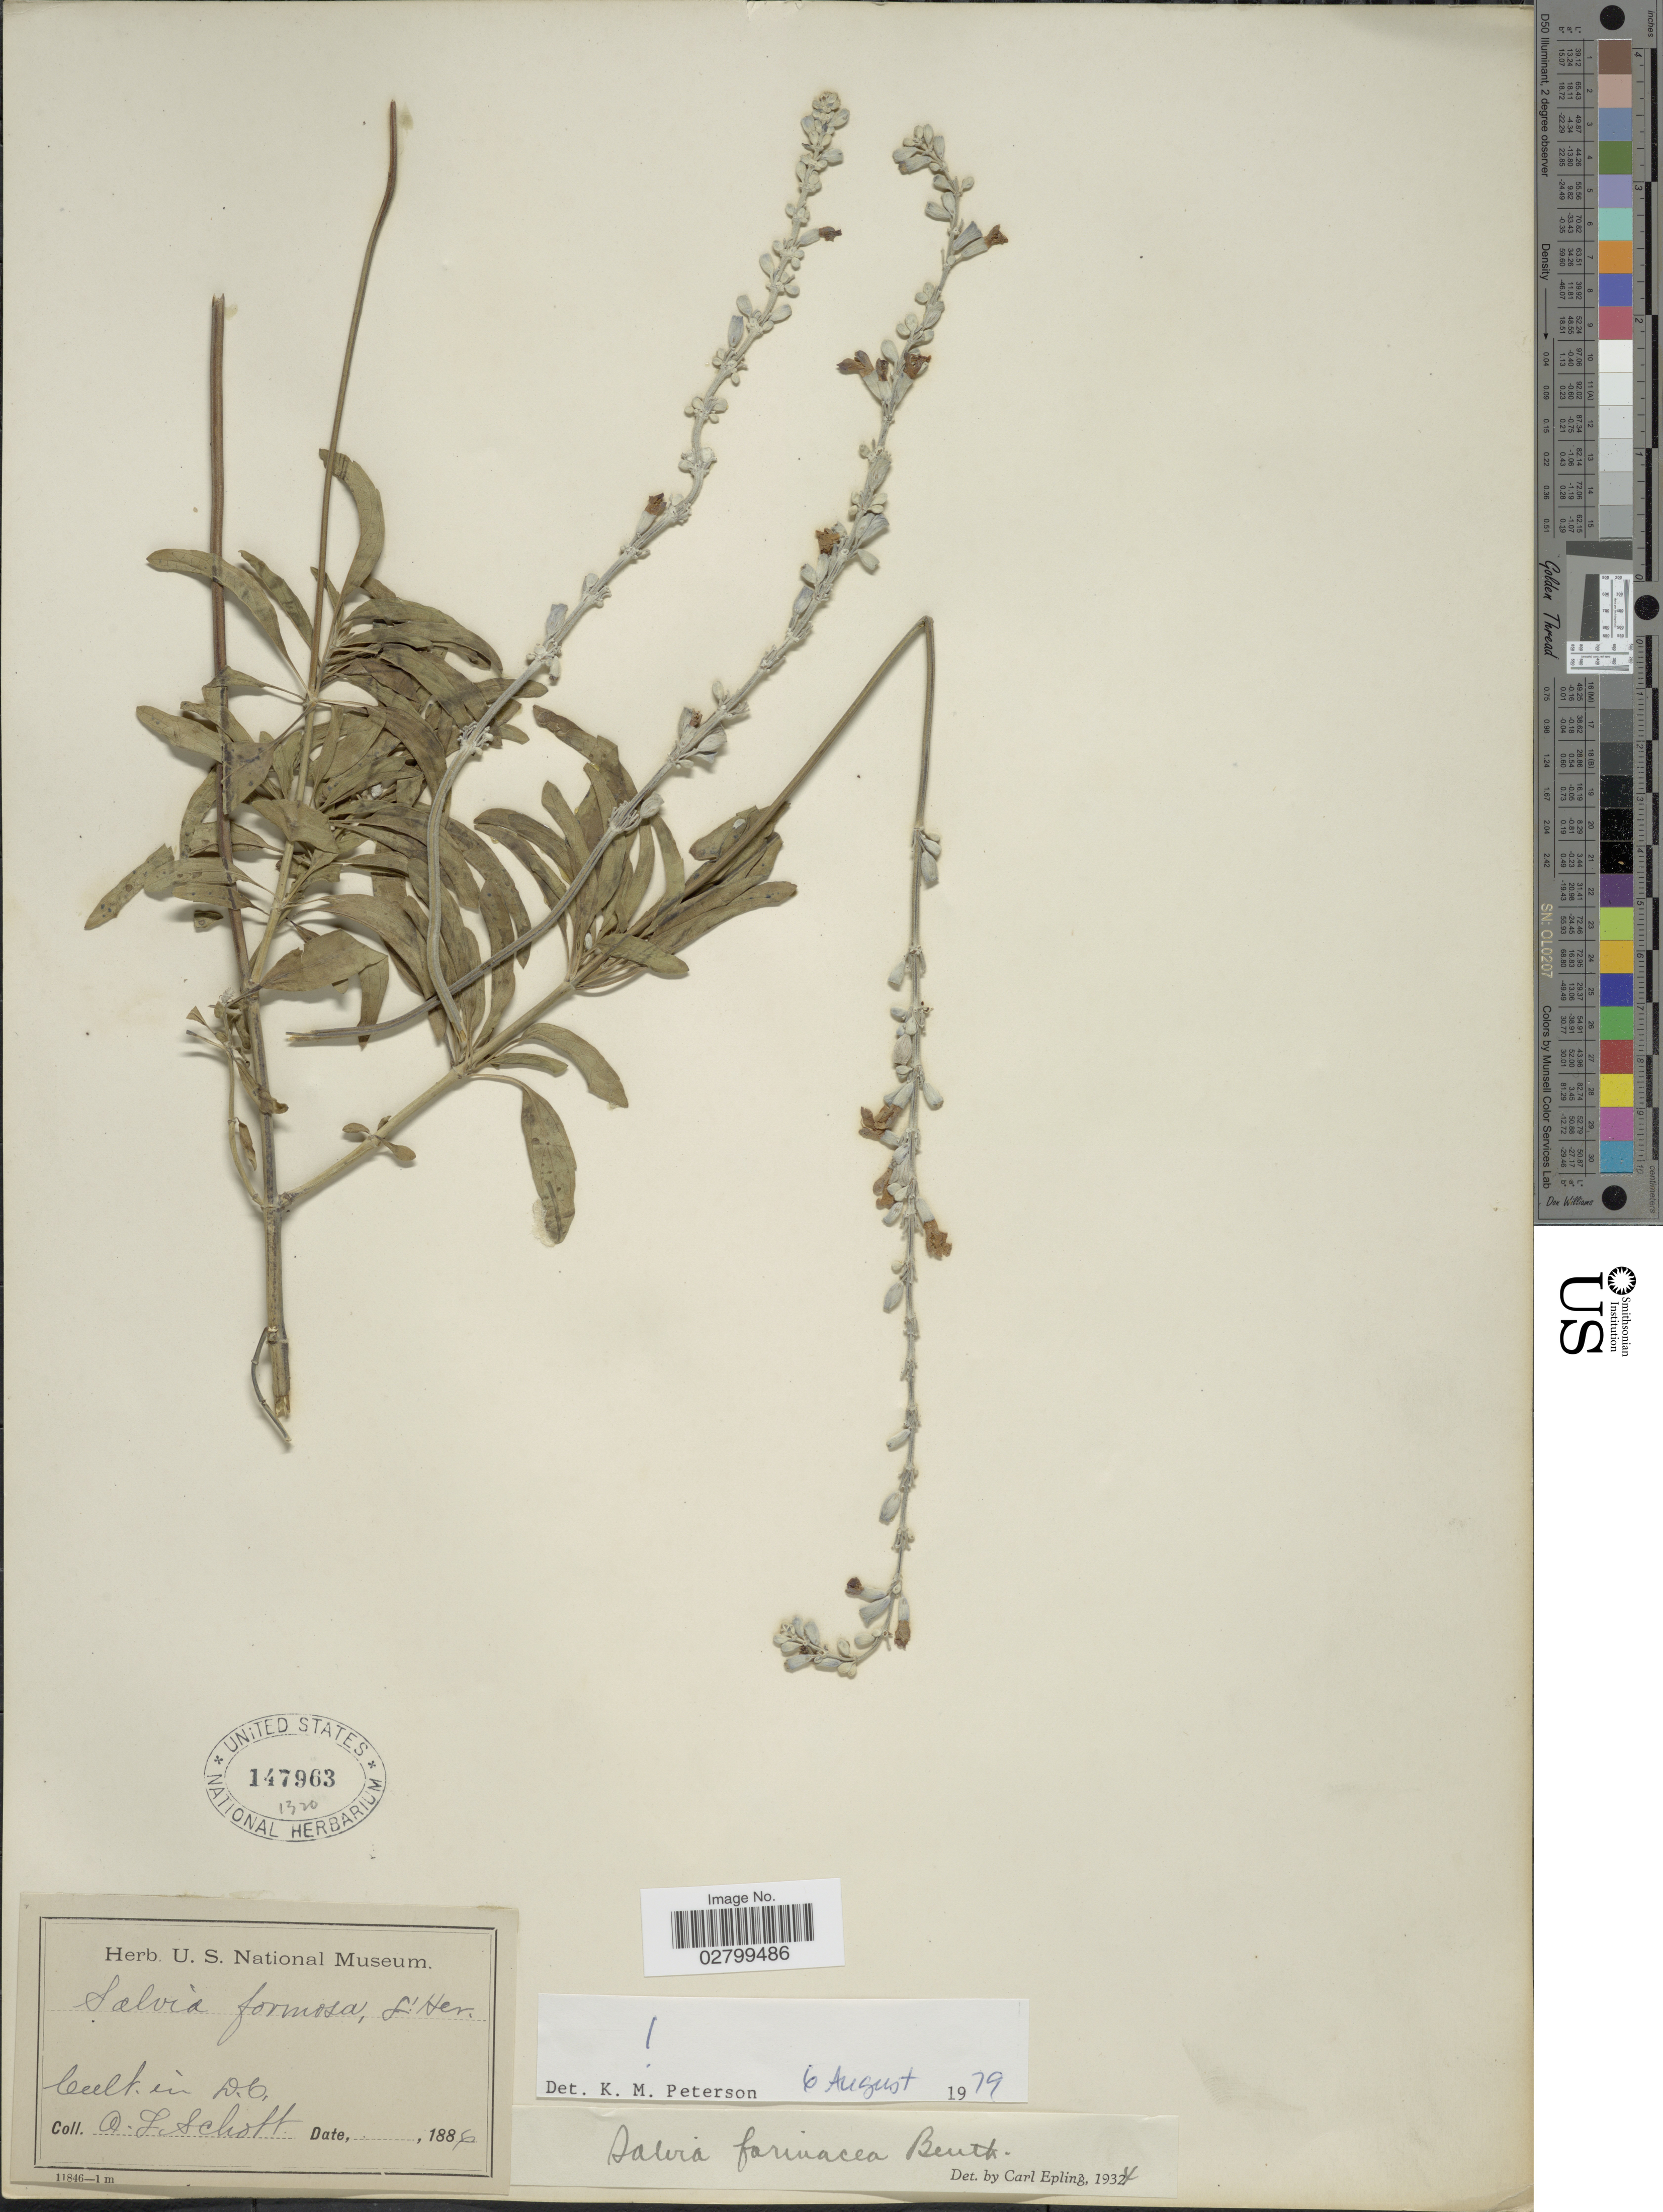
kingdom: Plantae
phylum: Tracheophyta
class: Magnoliopsida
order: Lamiales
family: Lamiaceae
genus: Salvia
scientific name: Salvia farinacea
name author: Benth.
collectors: A. L. Schott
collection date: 1886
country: United States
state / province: District of Columbia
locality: D.C.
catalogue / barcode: US 147963